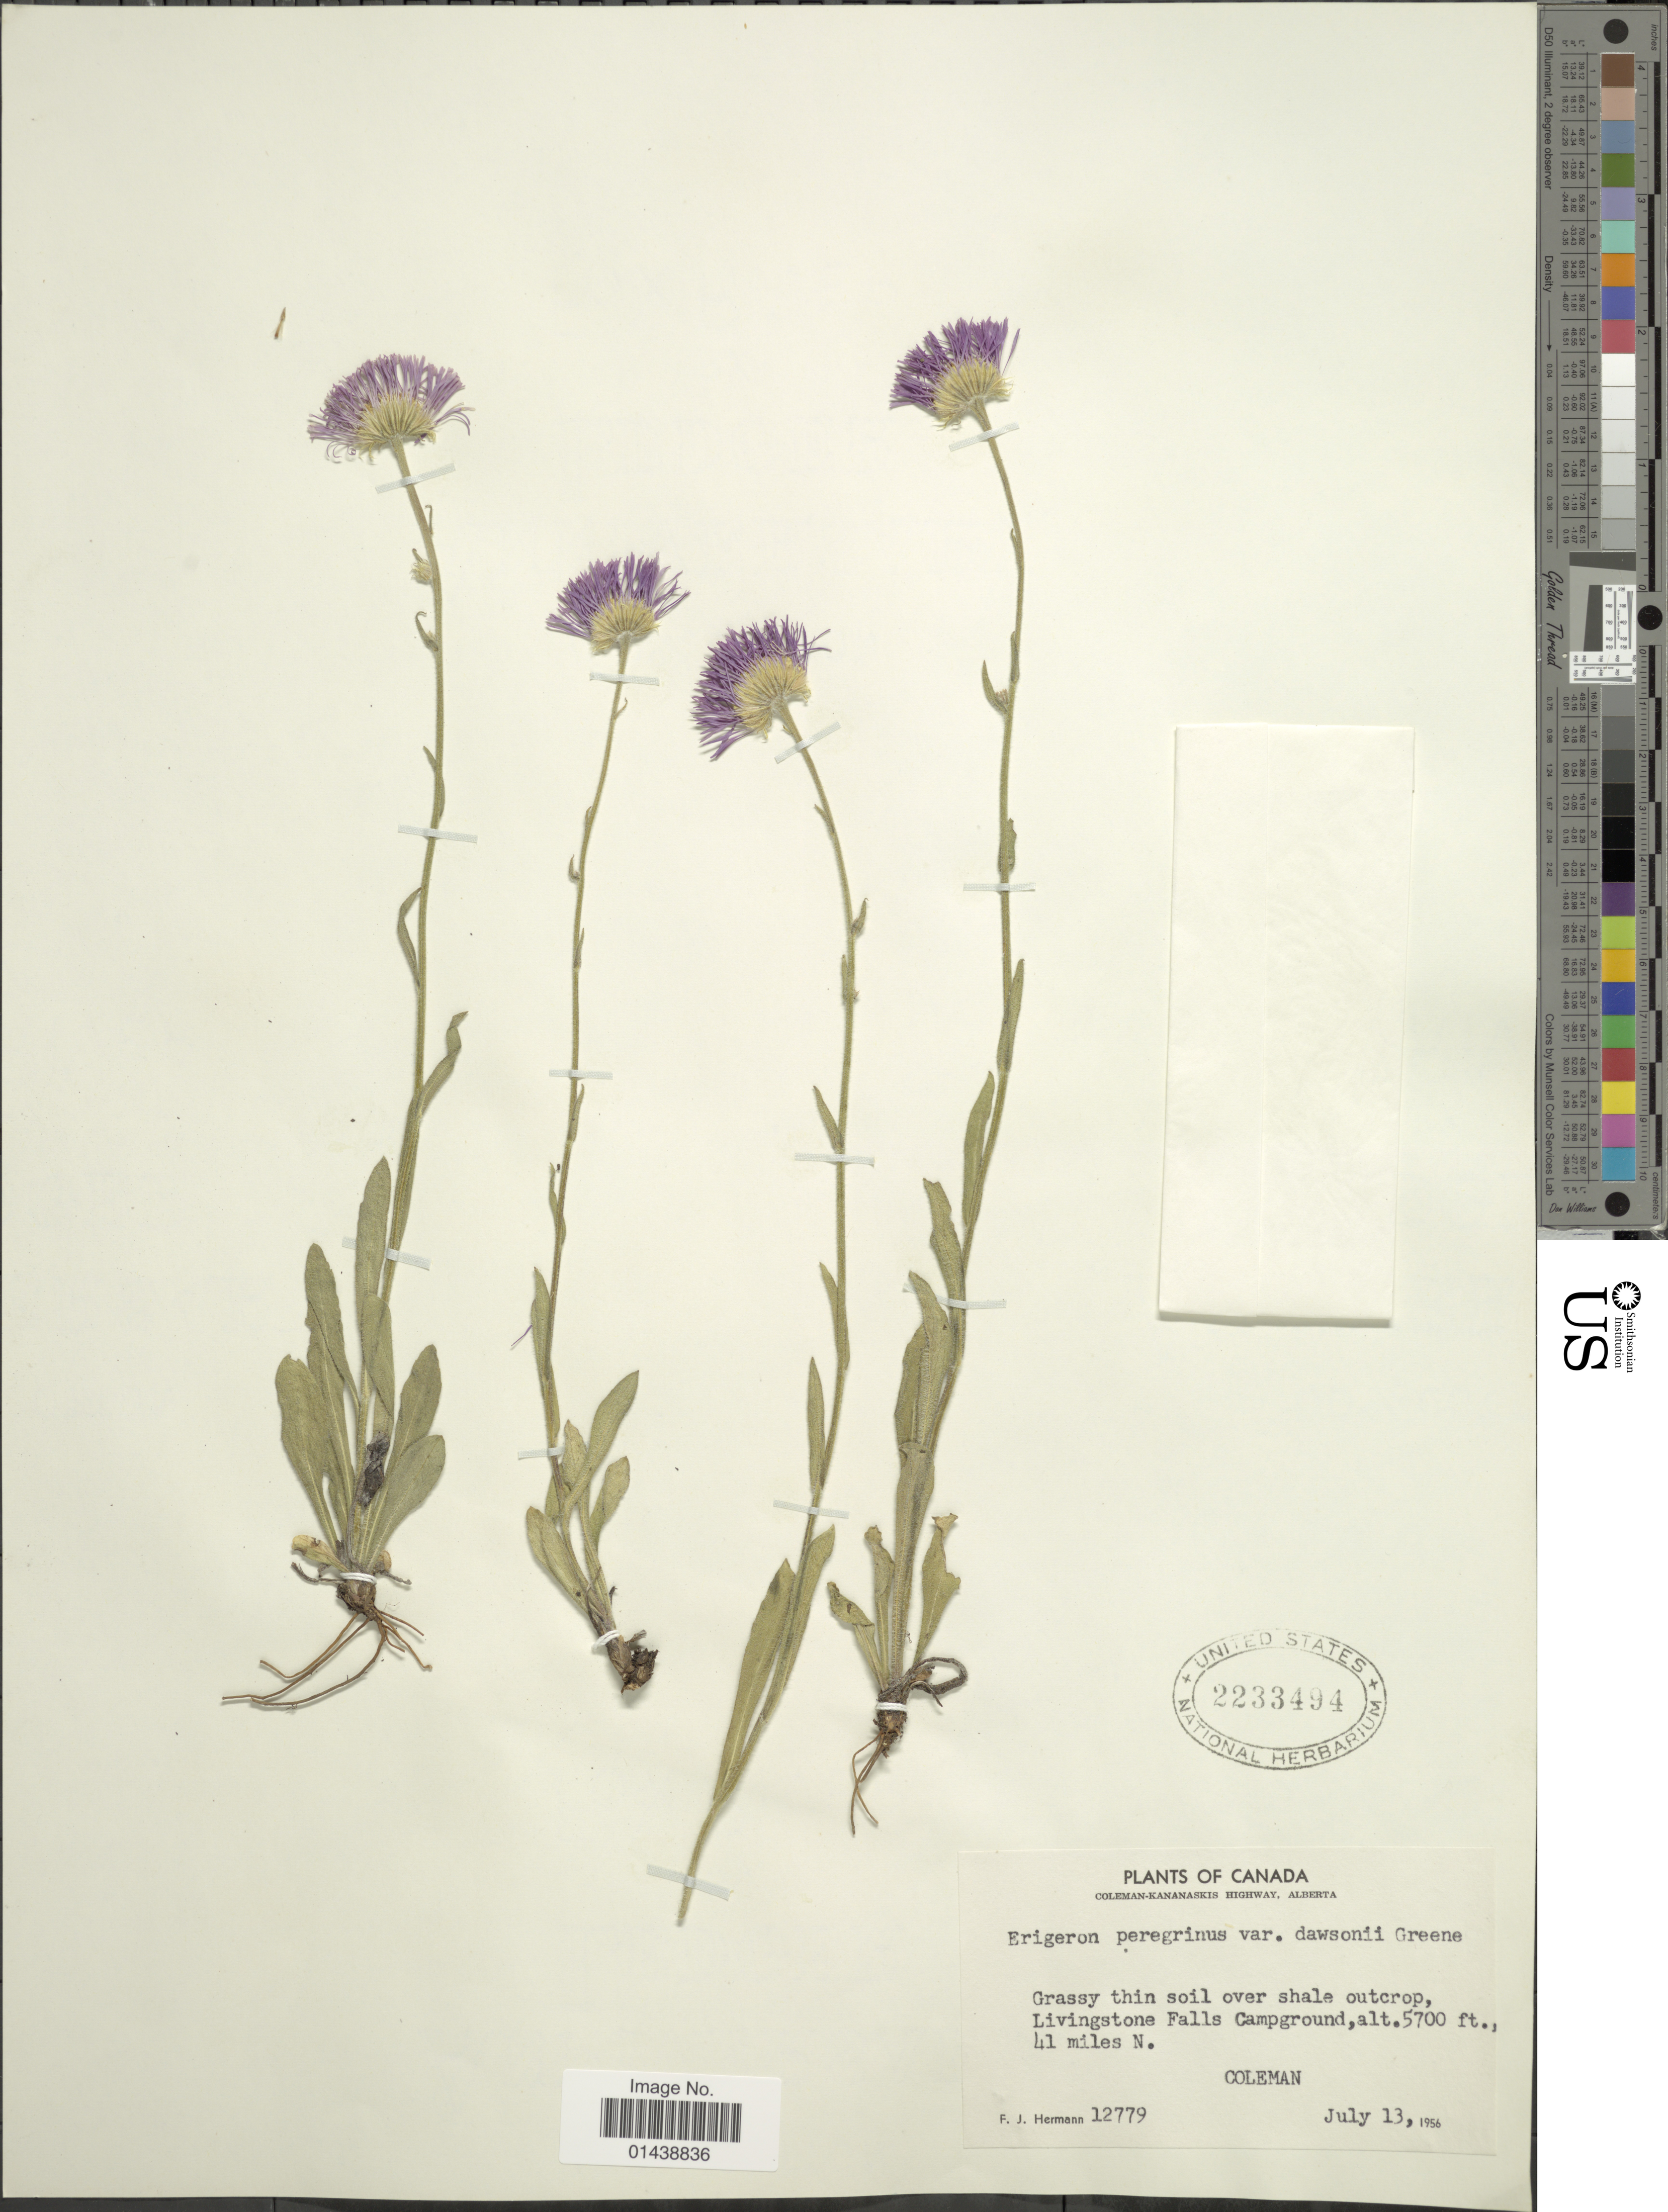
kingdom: Plantae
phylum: Tracheophyta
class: Magnoliopsida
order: Asterales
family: Asteraceae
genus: Erigeron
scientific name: Erigeron peregrinus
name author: (Banks ex Pursh) Greene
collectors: F. J. Hermann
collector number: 12779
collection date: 1956-07-13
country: Canada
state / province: Alberta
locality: Coleman-Kananaskis Highway. Livingstone Falls Campground, 41 miles N. Coleman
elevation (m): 1737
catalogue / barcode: US 2233494